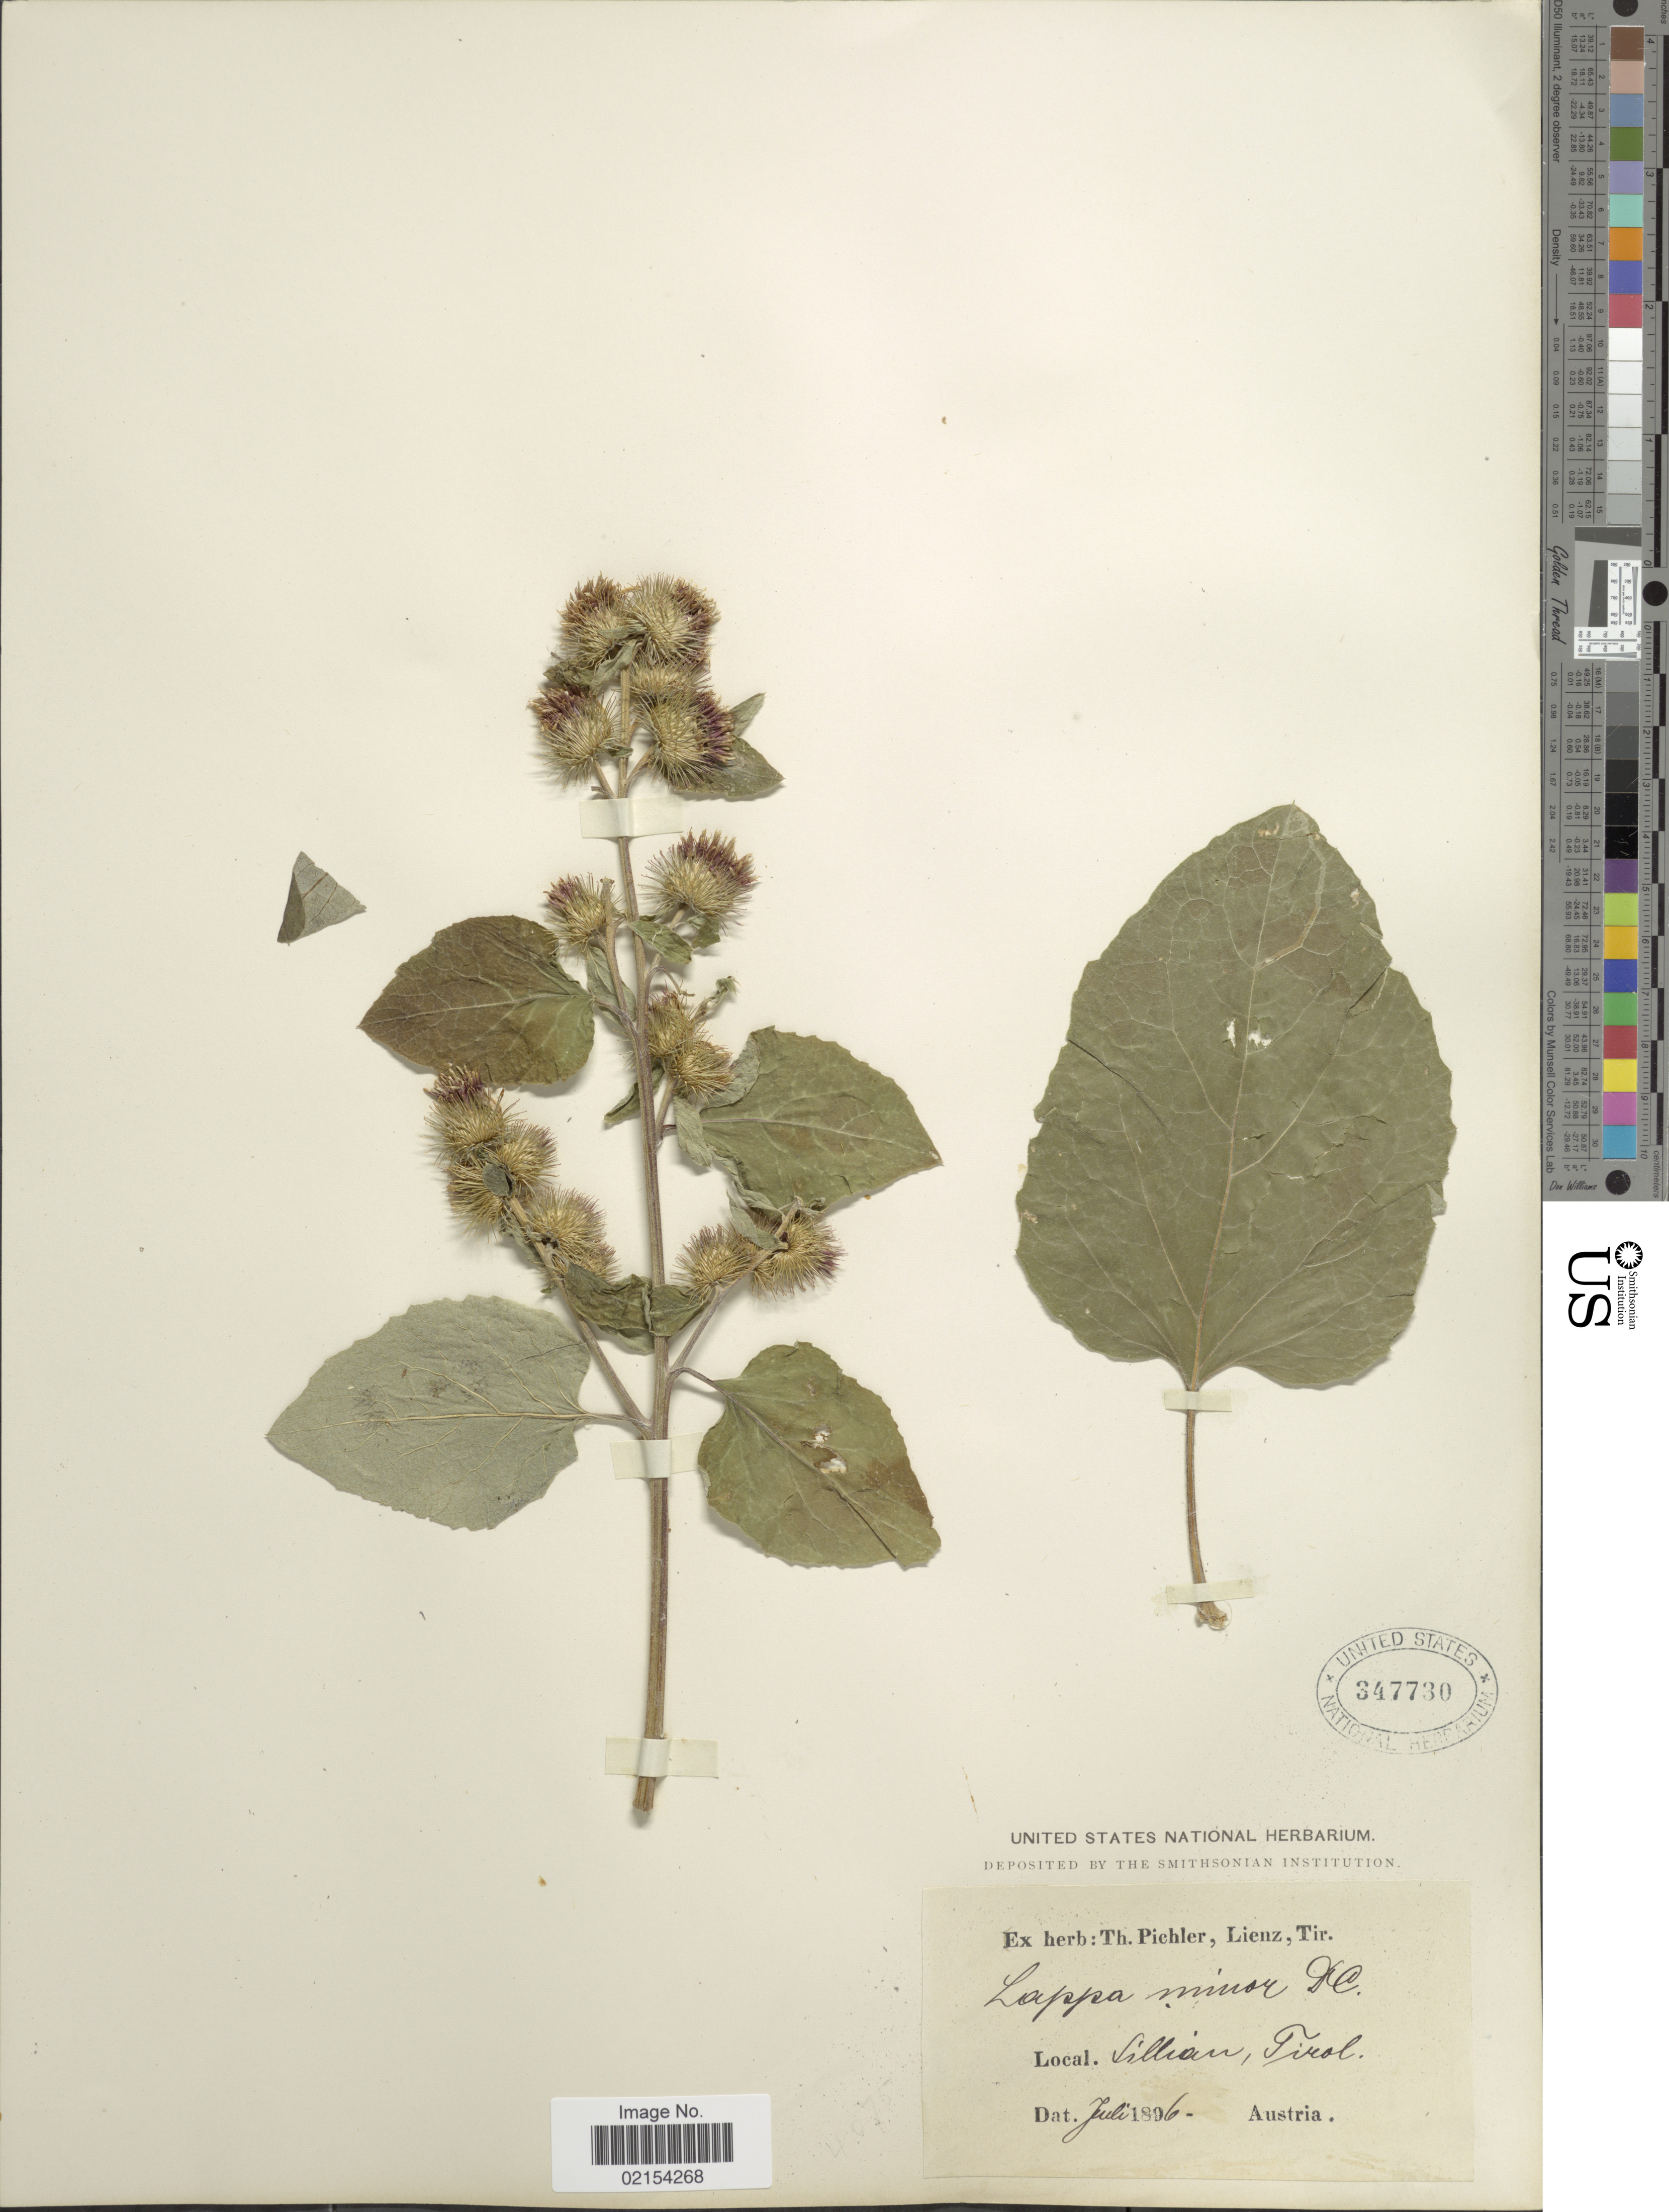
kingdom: Plantae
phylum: Tracheophyta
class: Magnoliopsida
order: Asterales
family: Asteraceae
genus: Arctium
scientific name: Arctium minus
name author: (Hill) Bernh.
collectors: ex herb. T. Pichler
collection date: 1896-07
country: Austria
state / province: Tirol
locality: Lillian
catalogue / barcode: US 347730